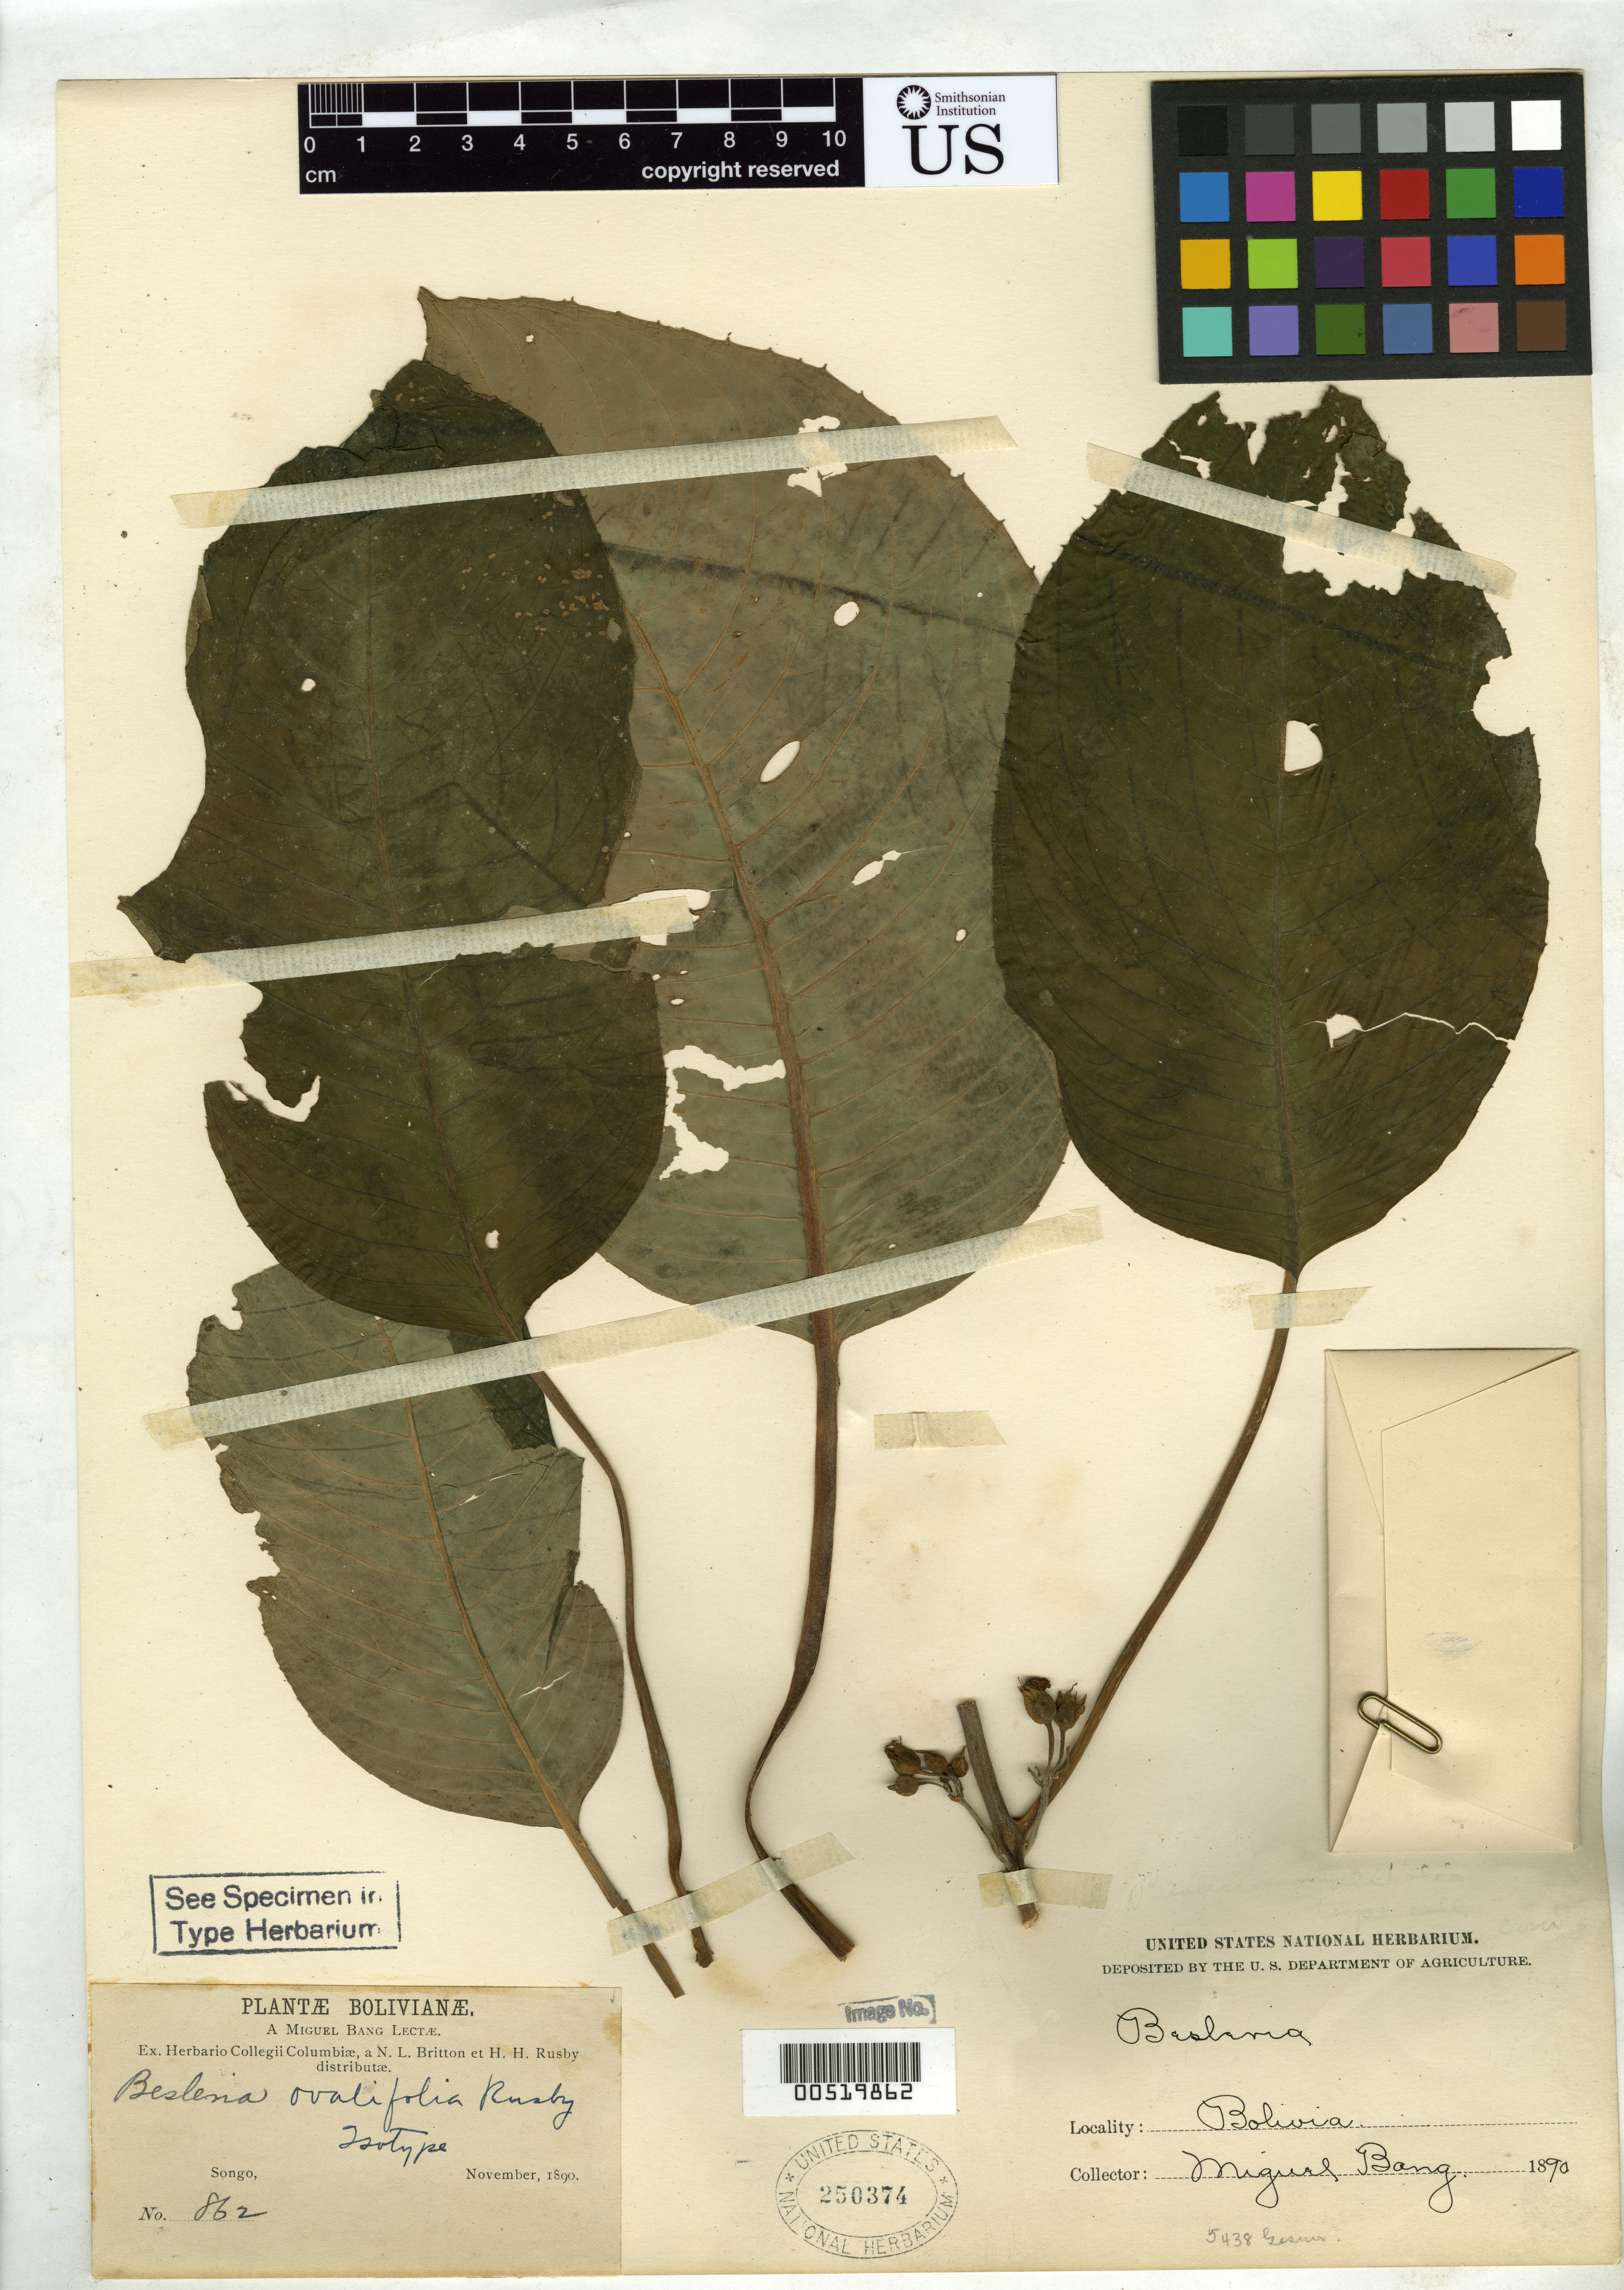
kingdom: Plantae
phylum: Tracheophyta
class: Magnoliopsida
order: Lamiales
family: Gesneriaceae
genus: Besleria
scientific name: Besleria ovalifolia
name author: Rusby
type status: Isotype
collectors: M. Bang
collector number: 862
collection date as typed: Nov 1890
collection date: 1890-11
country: Bolivia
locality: Songo.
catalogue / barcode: US 250374